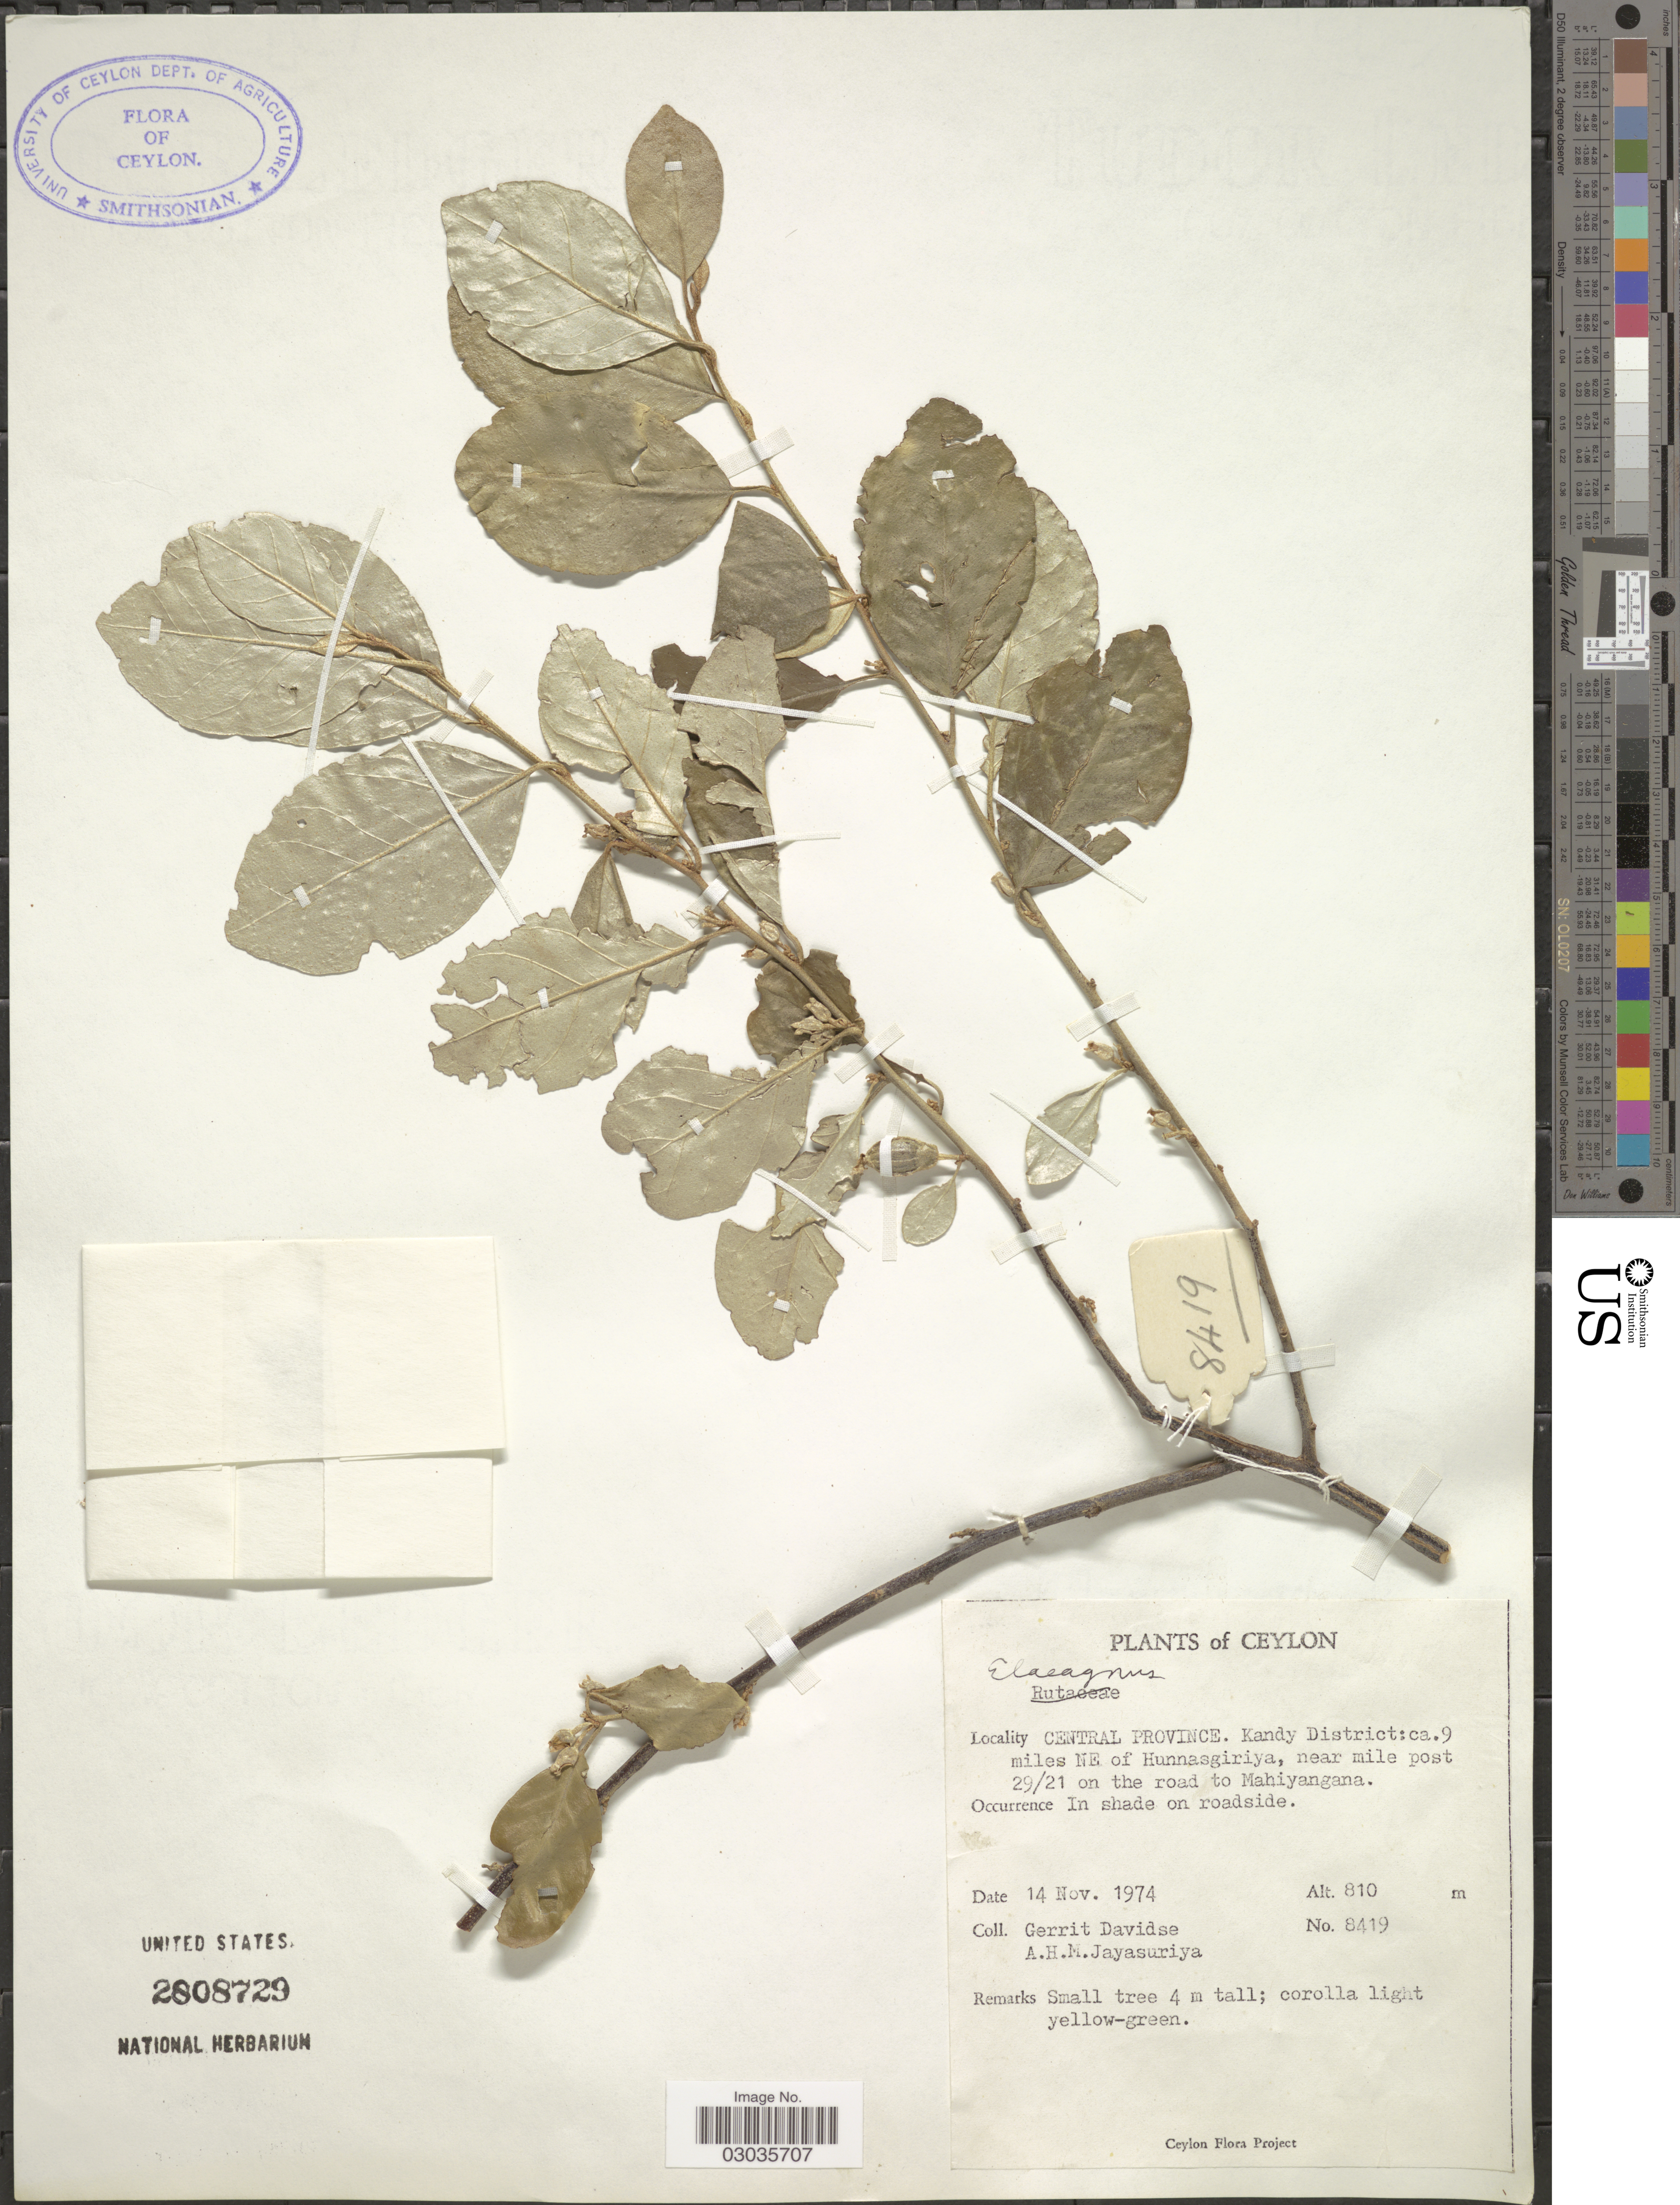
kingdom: Plantae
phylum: Tracheophyta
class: Magnoliopsida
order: Rosales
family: Elaeagnaceae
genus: Elaeagnus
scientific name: Elaeagnus sp.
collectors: G. Davidse & A. H. Jayasuriya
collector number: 8419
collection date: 1974-11-14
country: Sri Lanka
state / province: Central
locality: Ceylon. Kandy District: ca. 9 miles NE of Hunnasgiriya, near mile post 29/21 on the road to Mahiyangana.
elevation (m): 810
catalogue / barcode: US 2808729